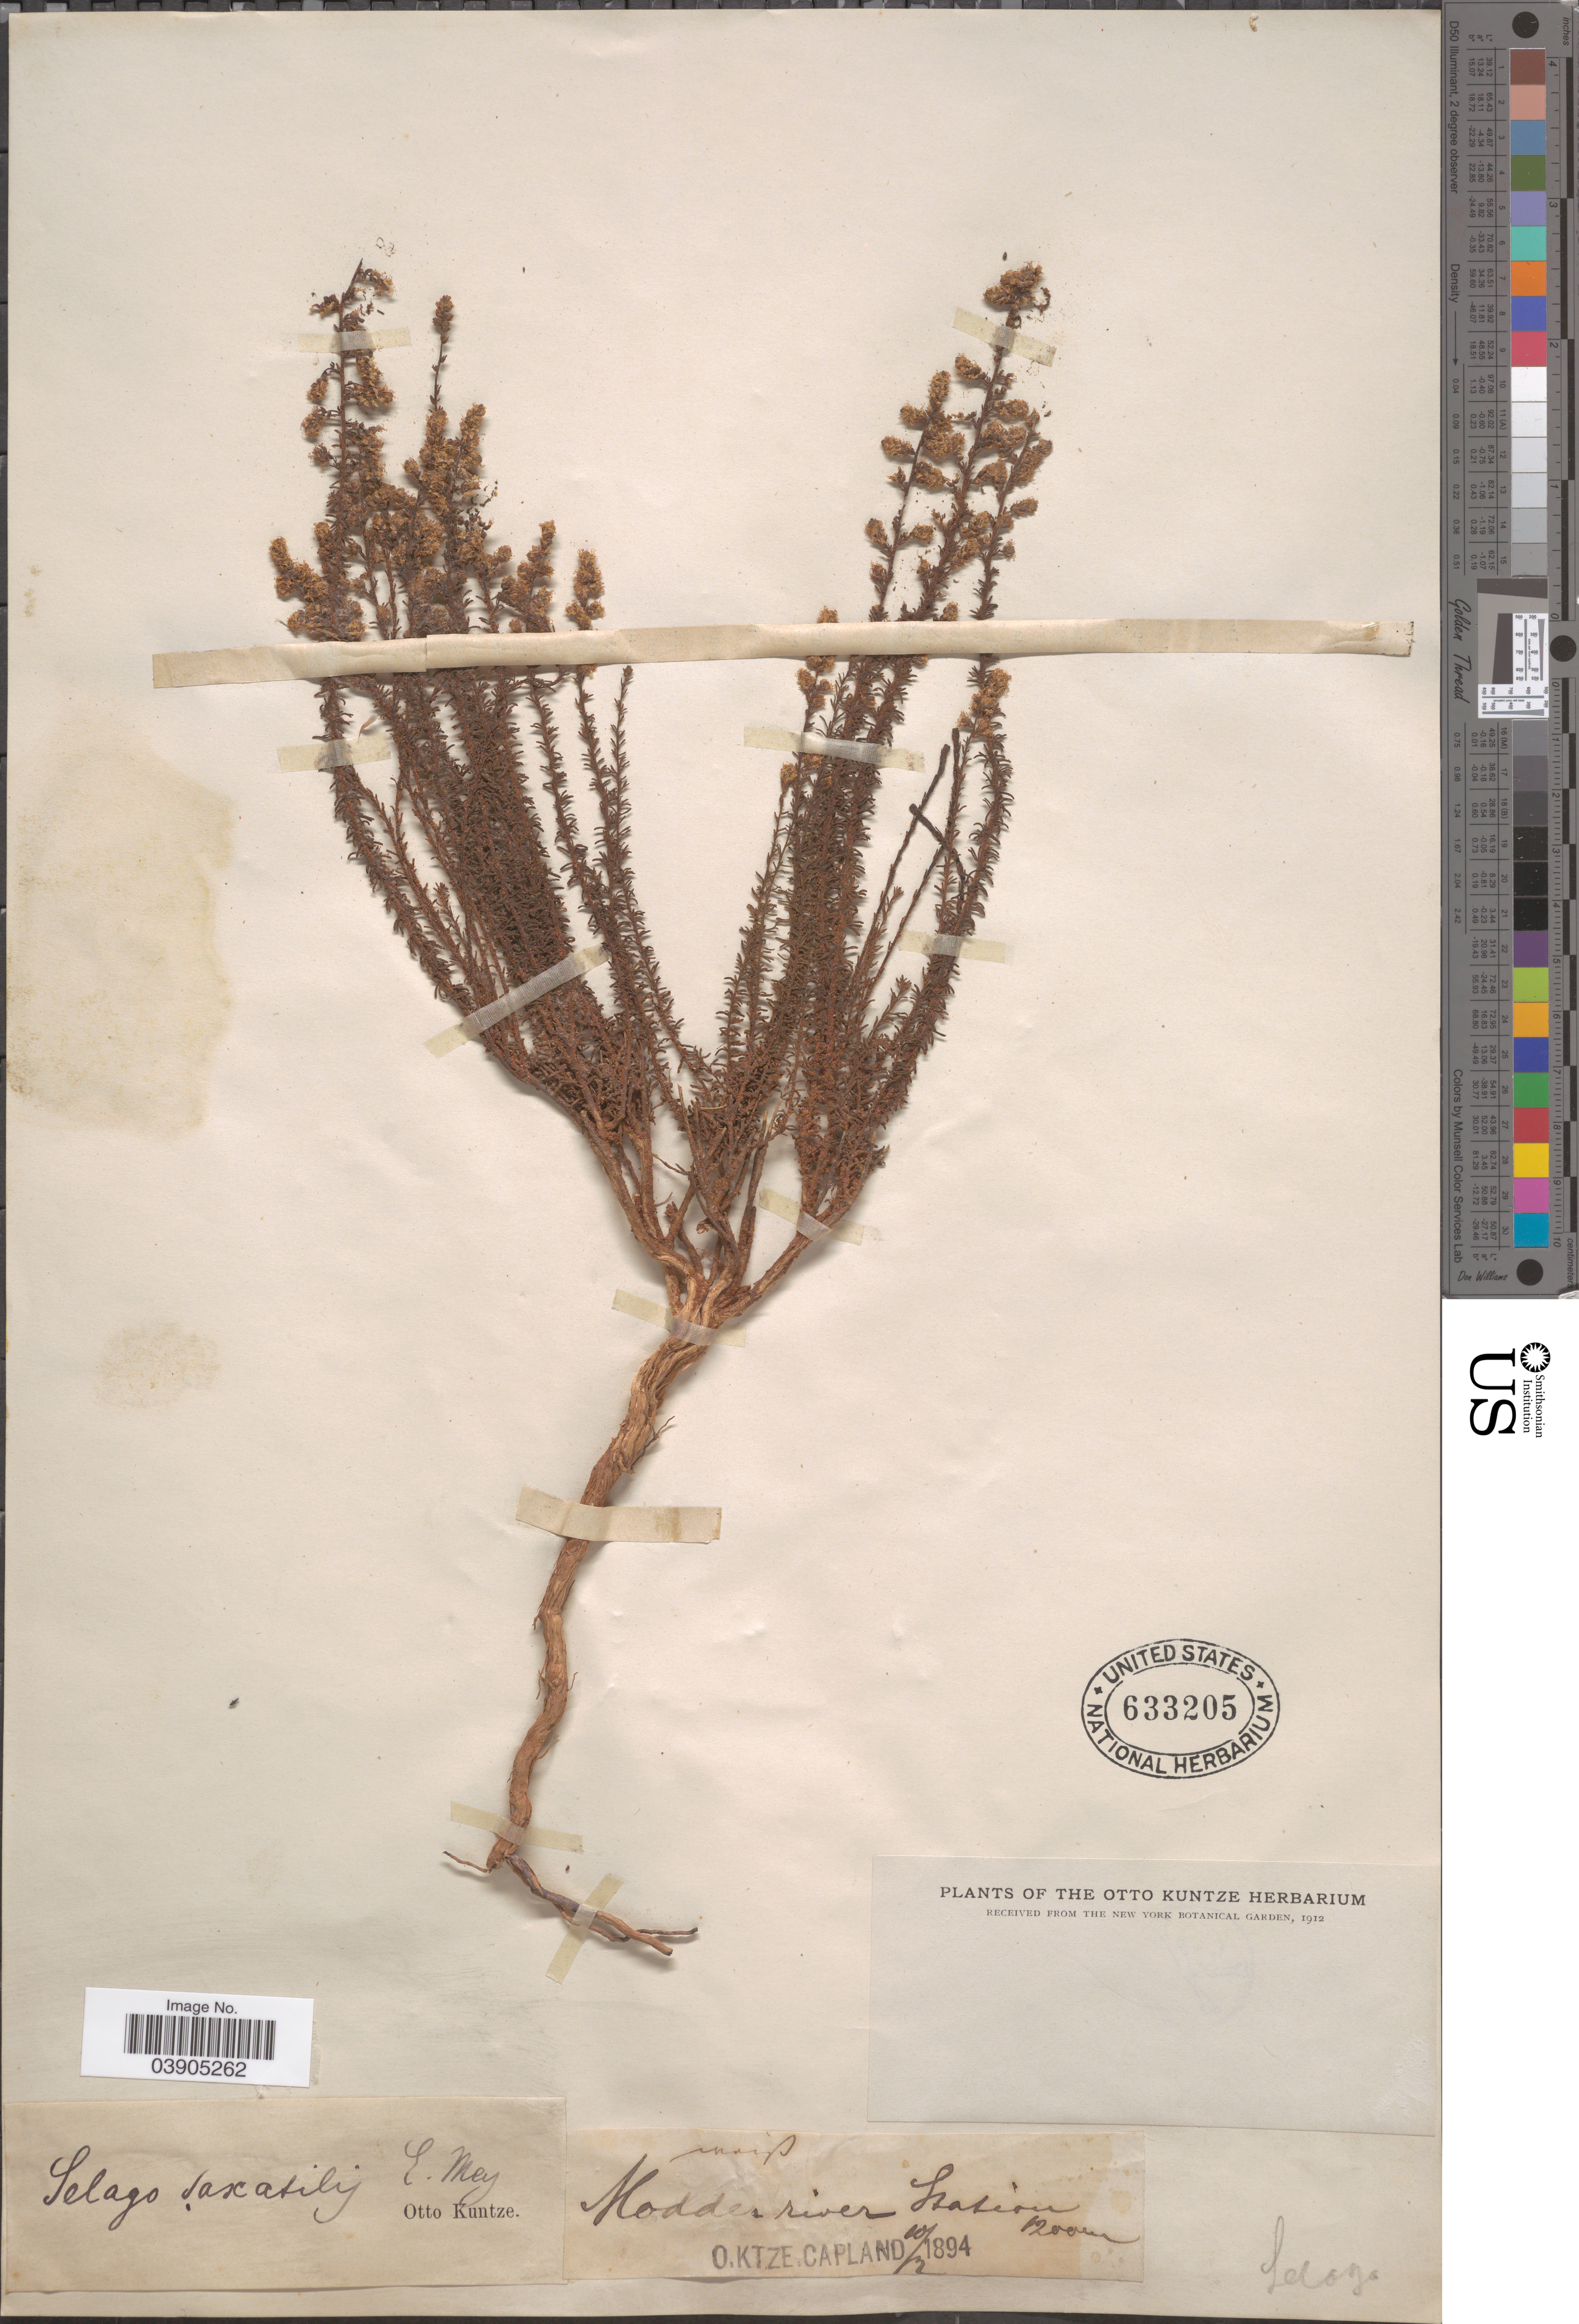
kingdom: Plantae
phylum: Tracheophyta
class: Magnoliopsida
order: Lamiales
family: Scrophulariaceae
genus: Selago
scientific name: Selago saxatilis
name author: E. Mey.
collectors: C.E.O. Kuntze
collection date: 1894-02-10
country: South Africa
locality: Modder river Station.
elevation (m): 1200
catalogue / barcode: US 633205